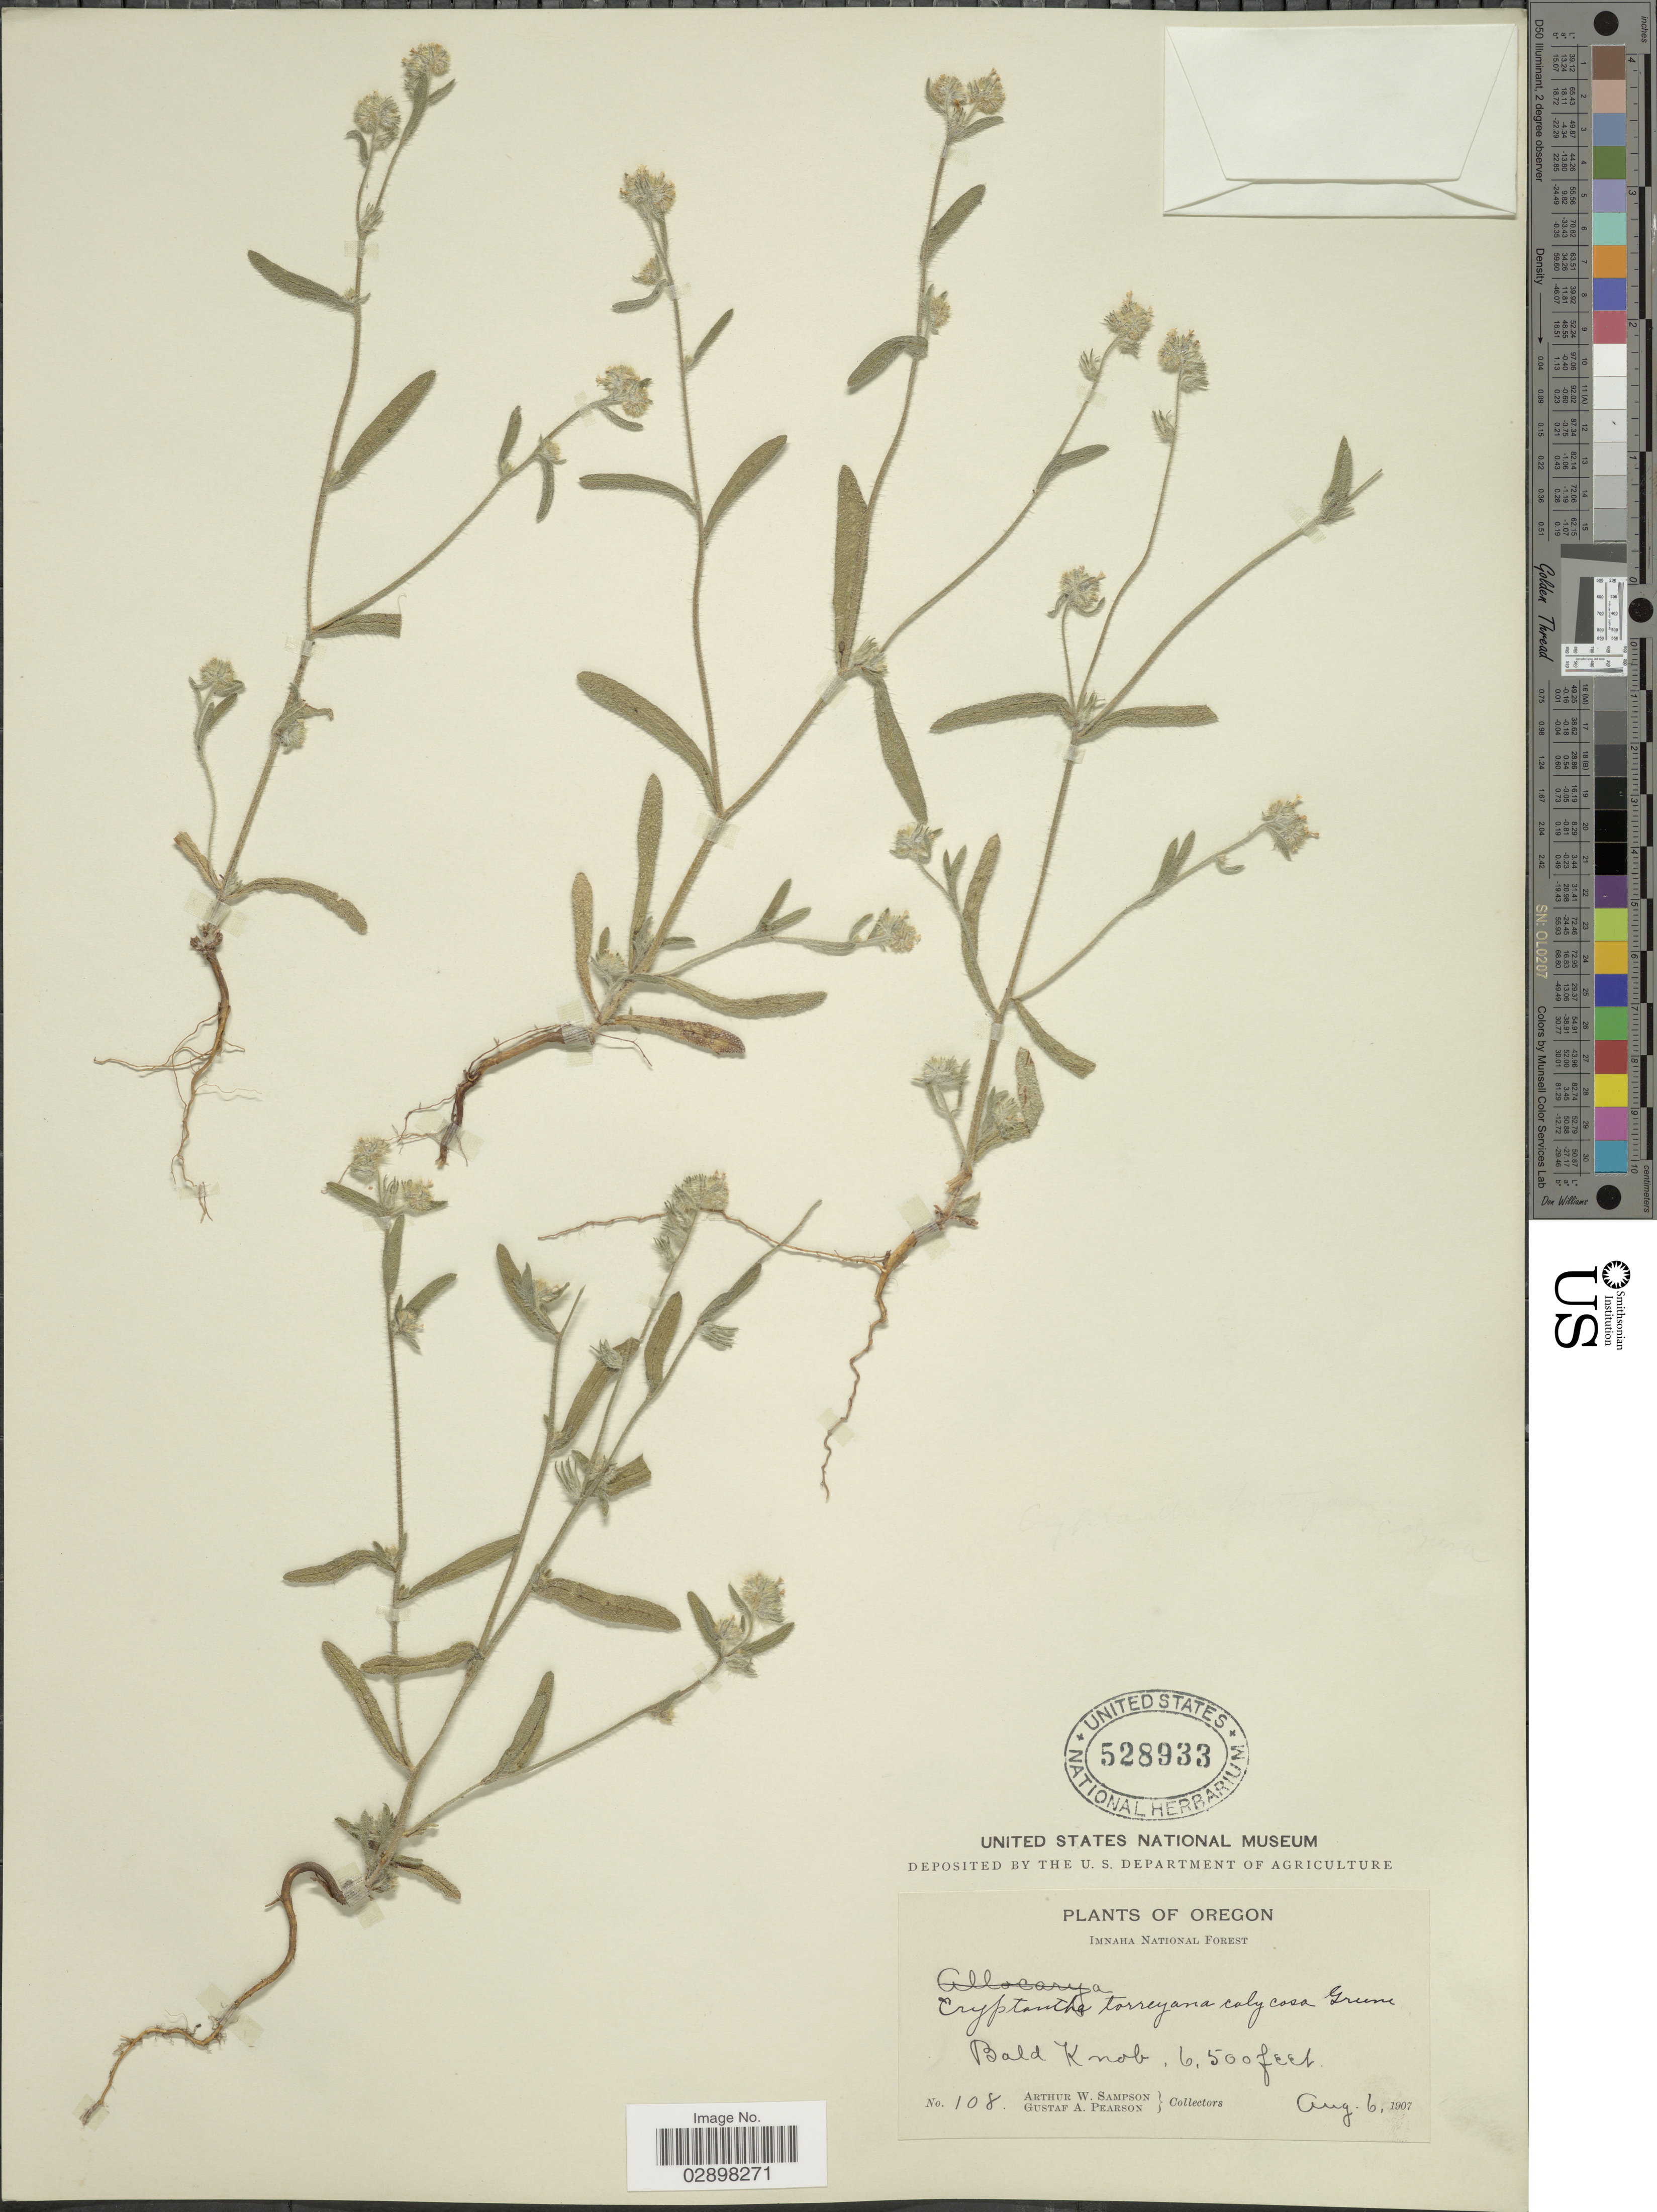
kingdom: Plantae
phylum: Tracheophyta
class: Magnoliopsida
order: Boraginales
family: Boraginaceae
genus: Cryptantha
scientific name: Cryptantha torreyana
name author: (A. Gray) S.W. Greene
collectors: A. Sampson & G. Pearson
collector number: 108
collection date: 1907-08-06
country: United States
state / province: Oregon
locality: Imnaha National Forest, Bald Knob.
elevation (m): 1981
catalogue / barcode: US 528933